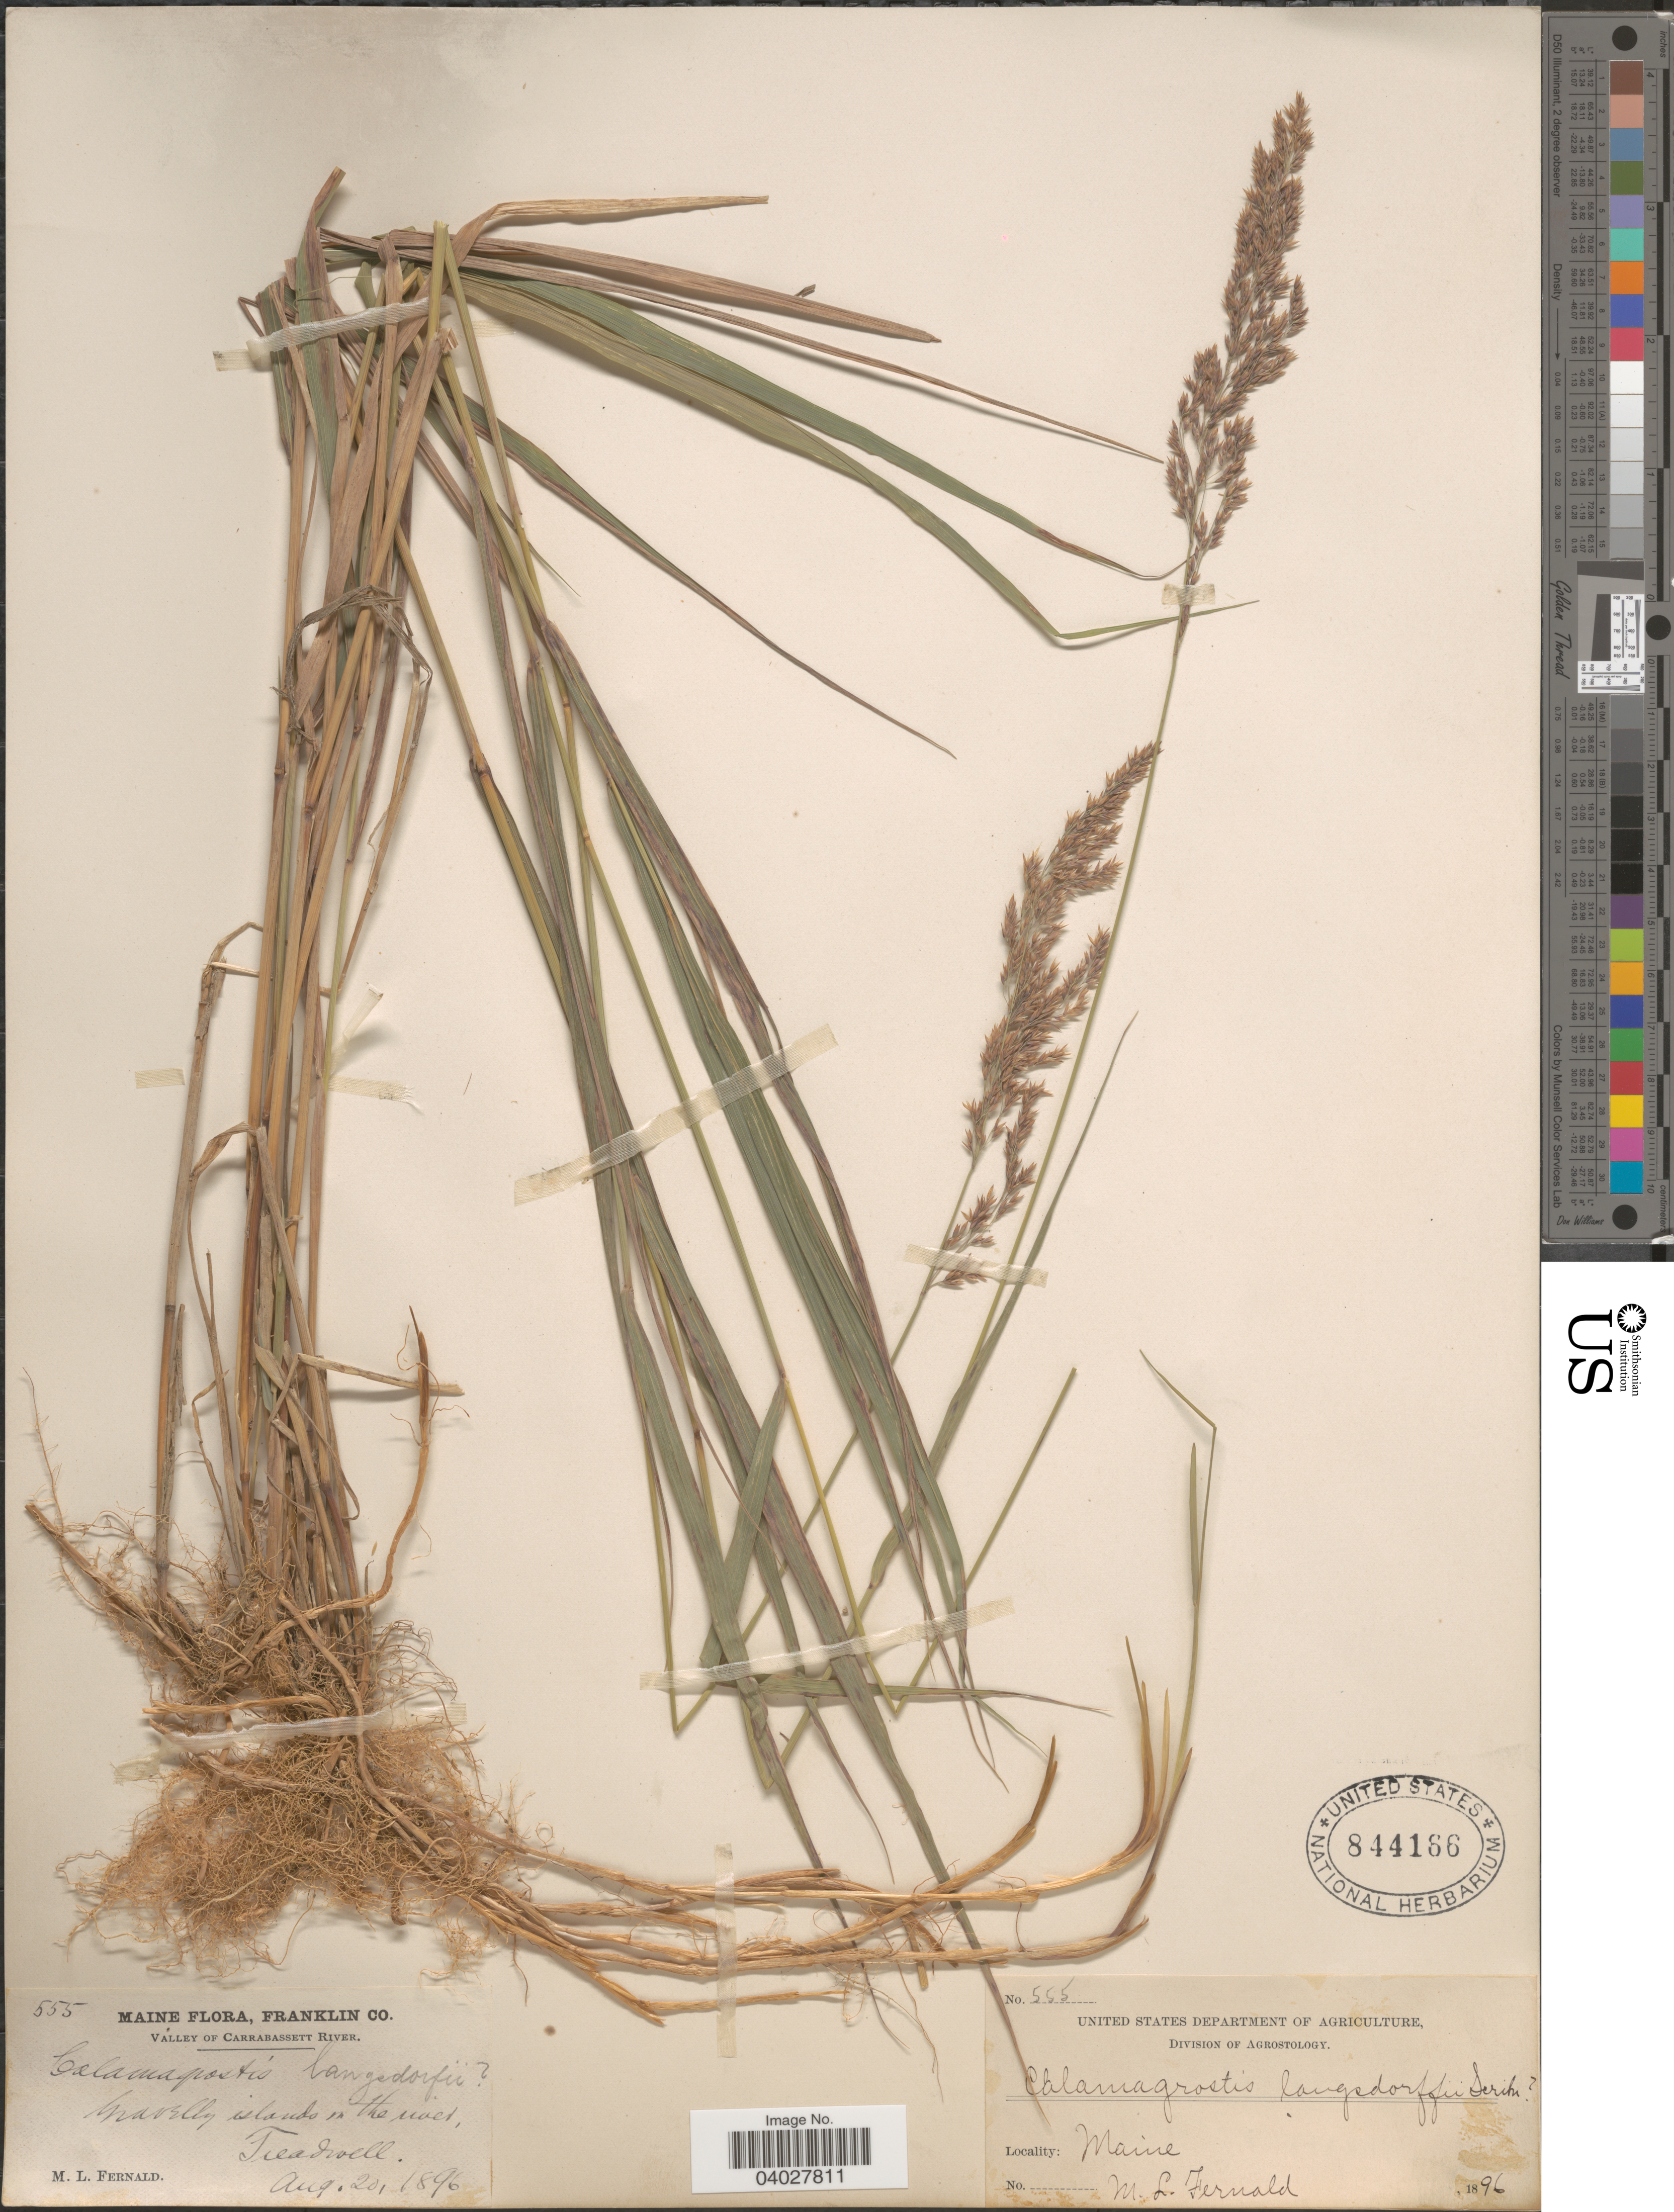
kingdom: Plantae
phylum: Tracheophyta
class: Liliopsida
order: Poales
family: Poaceae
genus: Calamagrostis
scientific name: Calamagrostis canadensis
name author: (Michx.) P. Beauv.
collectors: M. L. Fernald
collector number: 555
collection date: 1896-08-20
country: United States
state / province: Maine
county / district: Franklin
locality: Valley of Carrabassett River. Gravelly islands in the river, Treadwell.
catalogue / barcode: US 844166